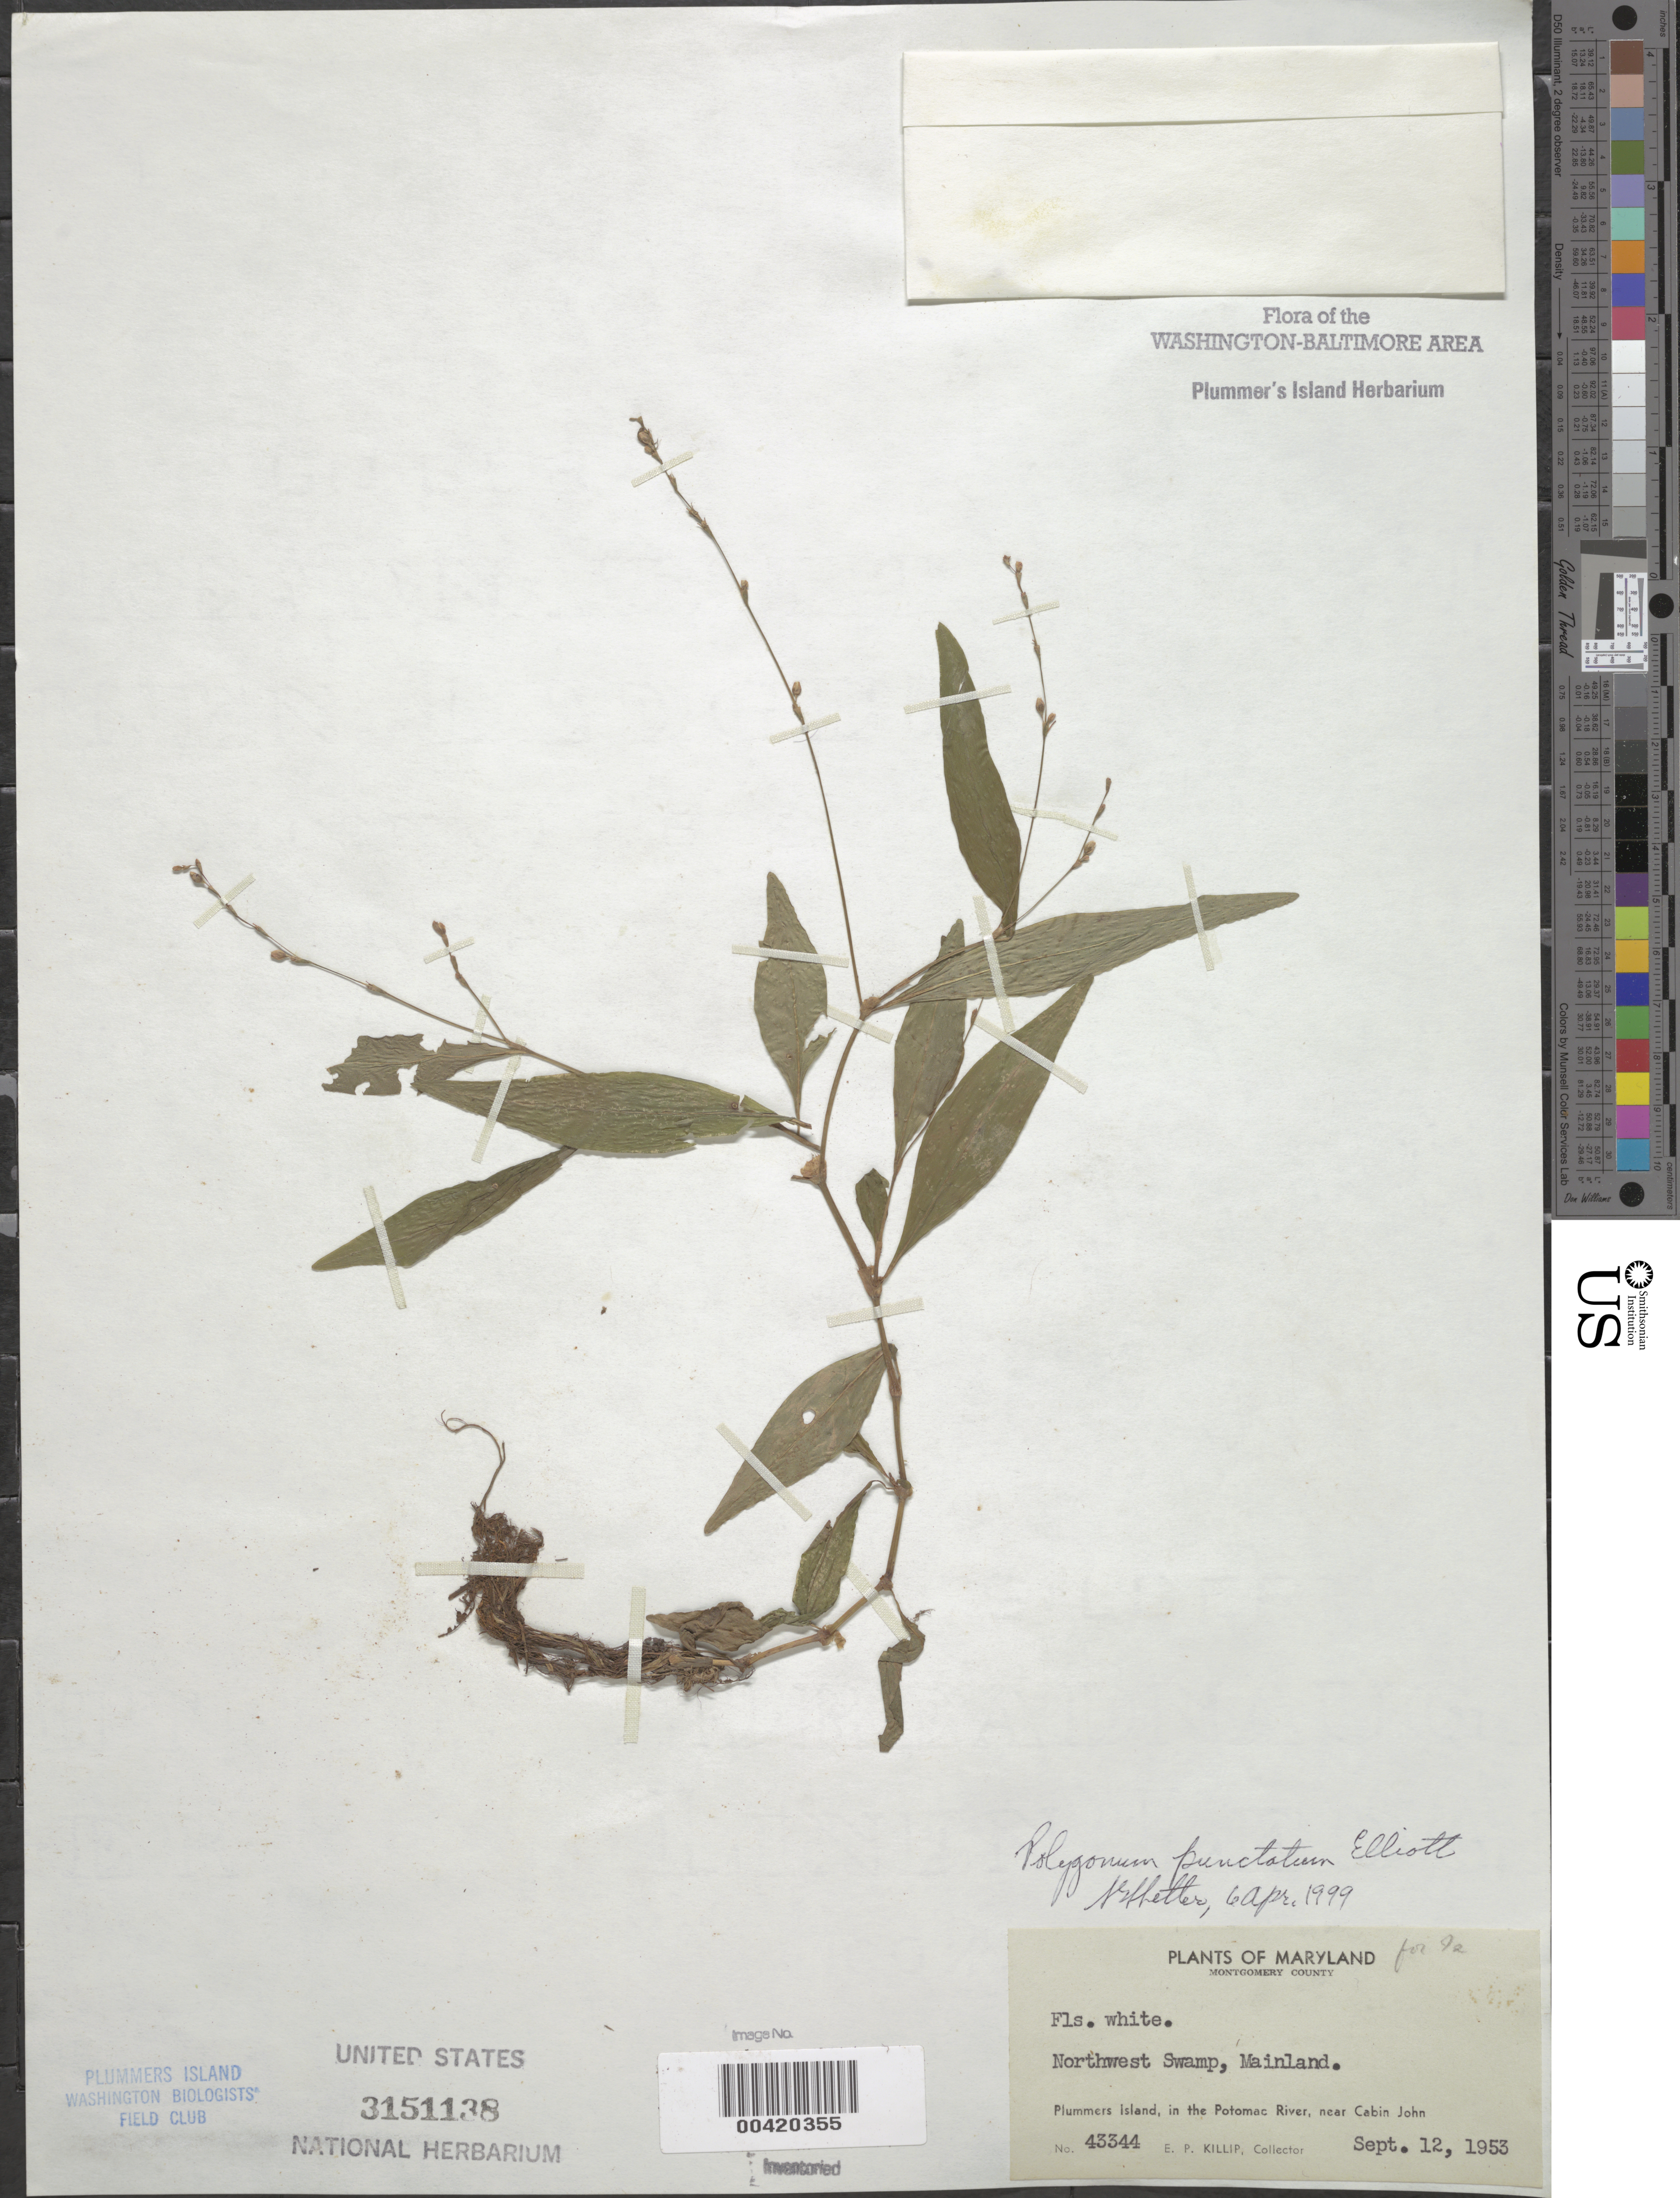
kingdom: Plantae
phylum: Tracheophyta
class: Magnoliopsida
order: Caryophyllales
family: Polygonaceae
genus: Persicaria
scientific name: Persicaria punctata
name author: (Elliott) Small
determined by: Atha, D. E.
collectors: E. P. Killip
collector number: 43344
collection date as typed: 12 Sep 1953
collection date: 1953-09-12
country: United States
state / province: Maryland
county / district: Montgomery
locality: Plummer's Island; Mainland, northwest swamp Plummers Island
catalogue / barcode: US 3151138